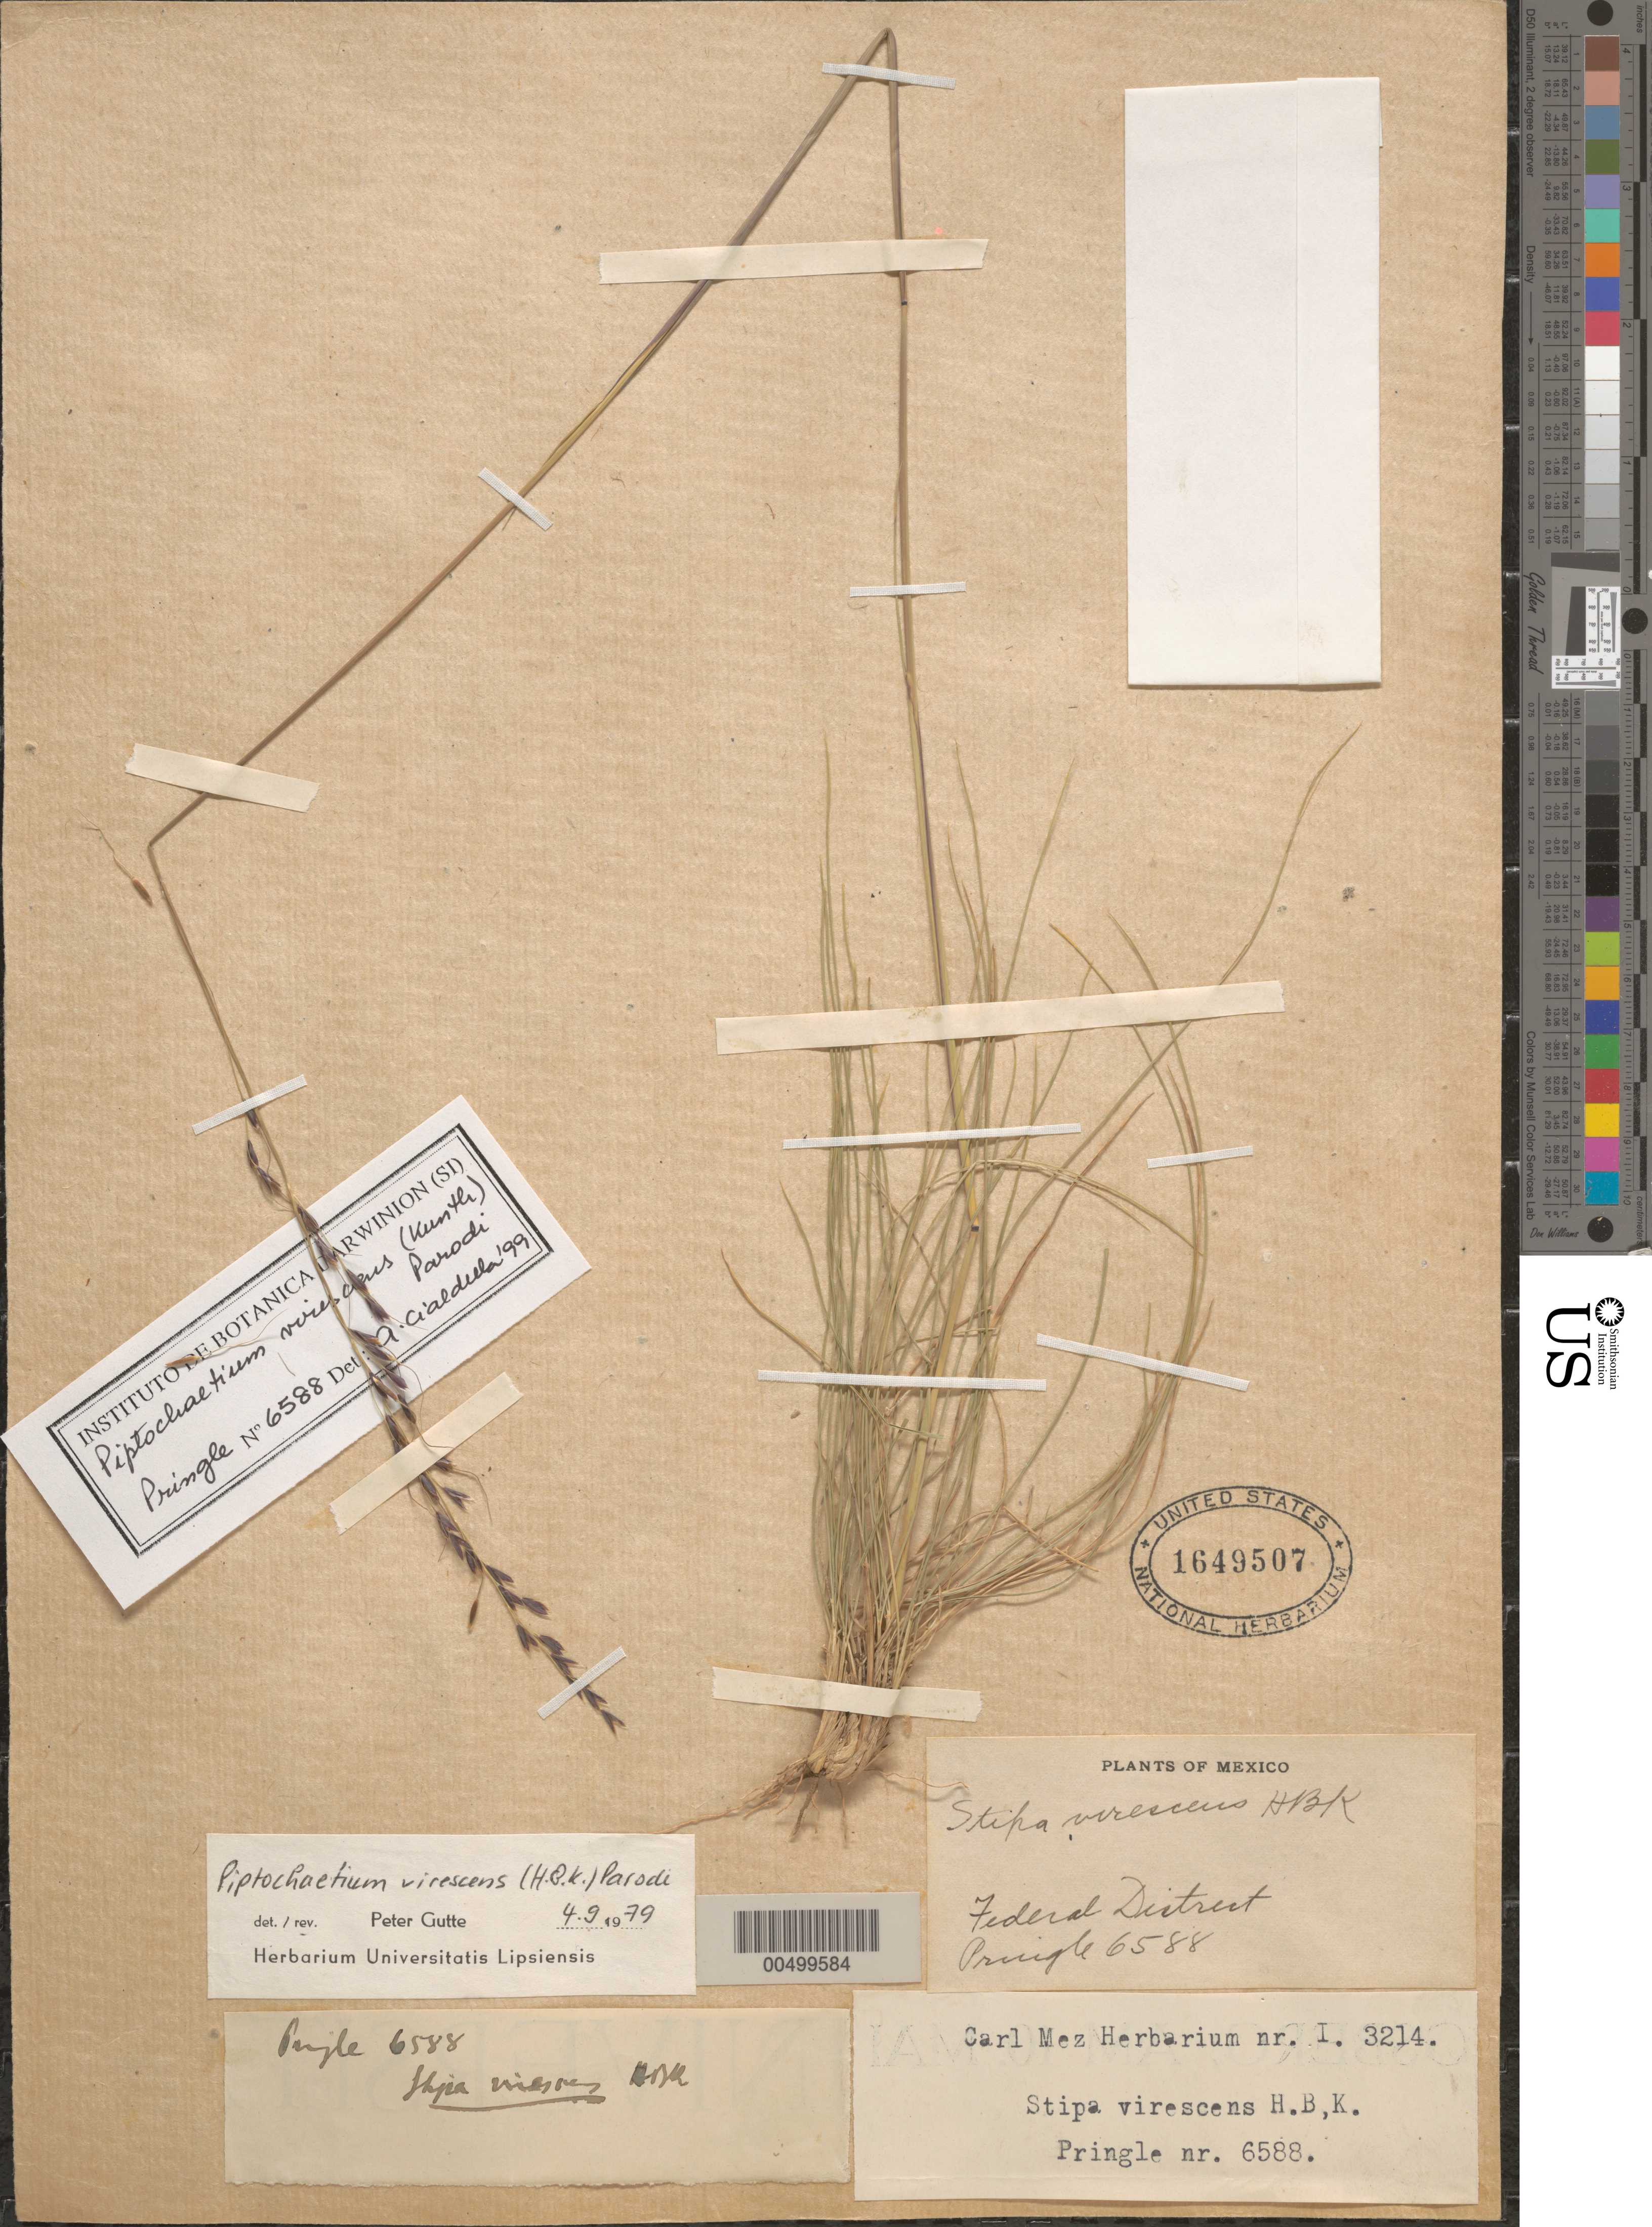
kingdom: Plantae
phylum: Tracheophyta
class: Liliopsida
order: Poales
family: Poaceae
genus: Piptochaetium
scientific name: Piptochaetium virescens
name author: (Kunth) Parodi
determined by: Gutte, P.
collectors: -- Pringle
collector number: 6588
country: Mexico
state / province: Distrito Federal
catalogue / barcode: US 1649507